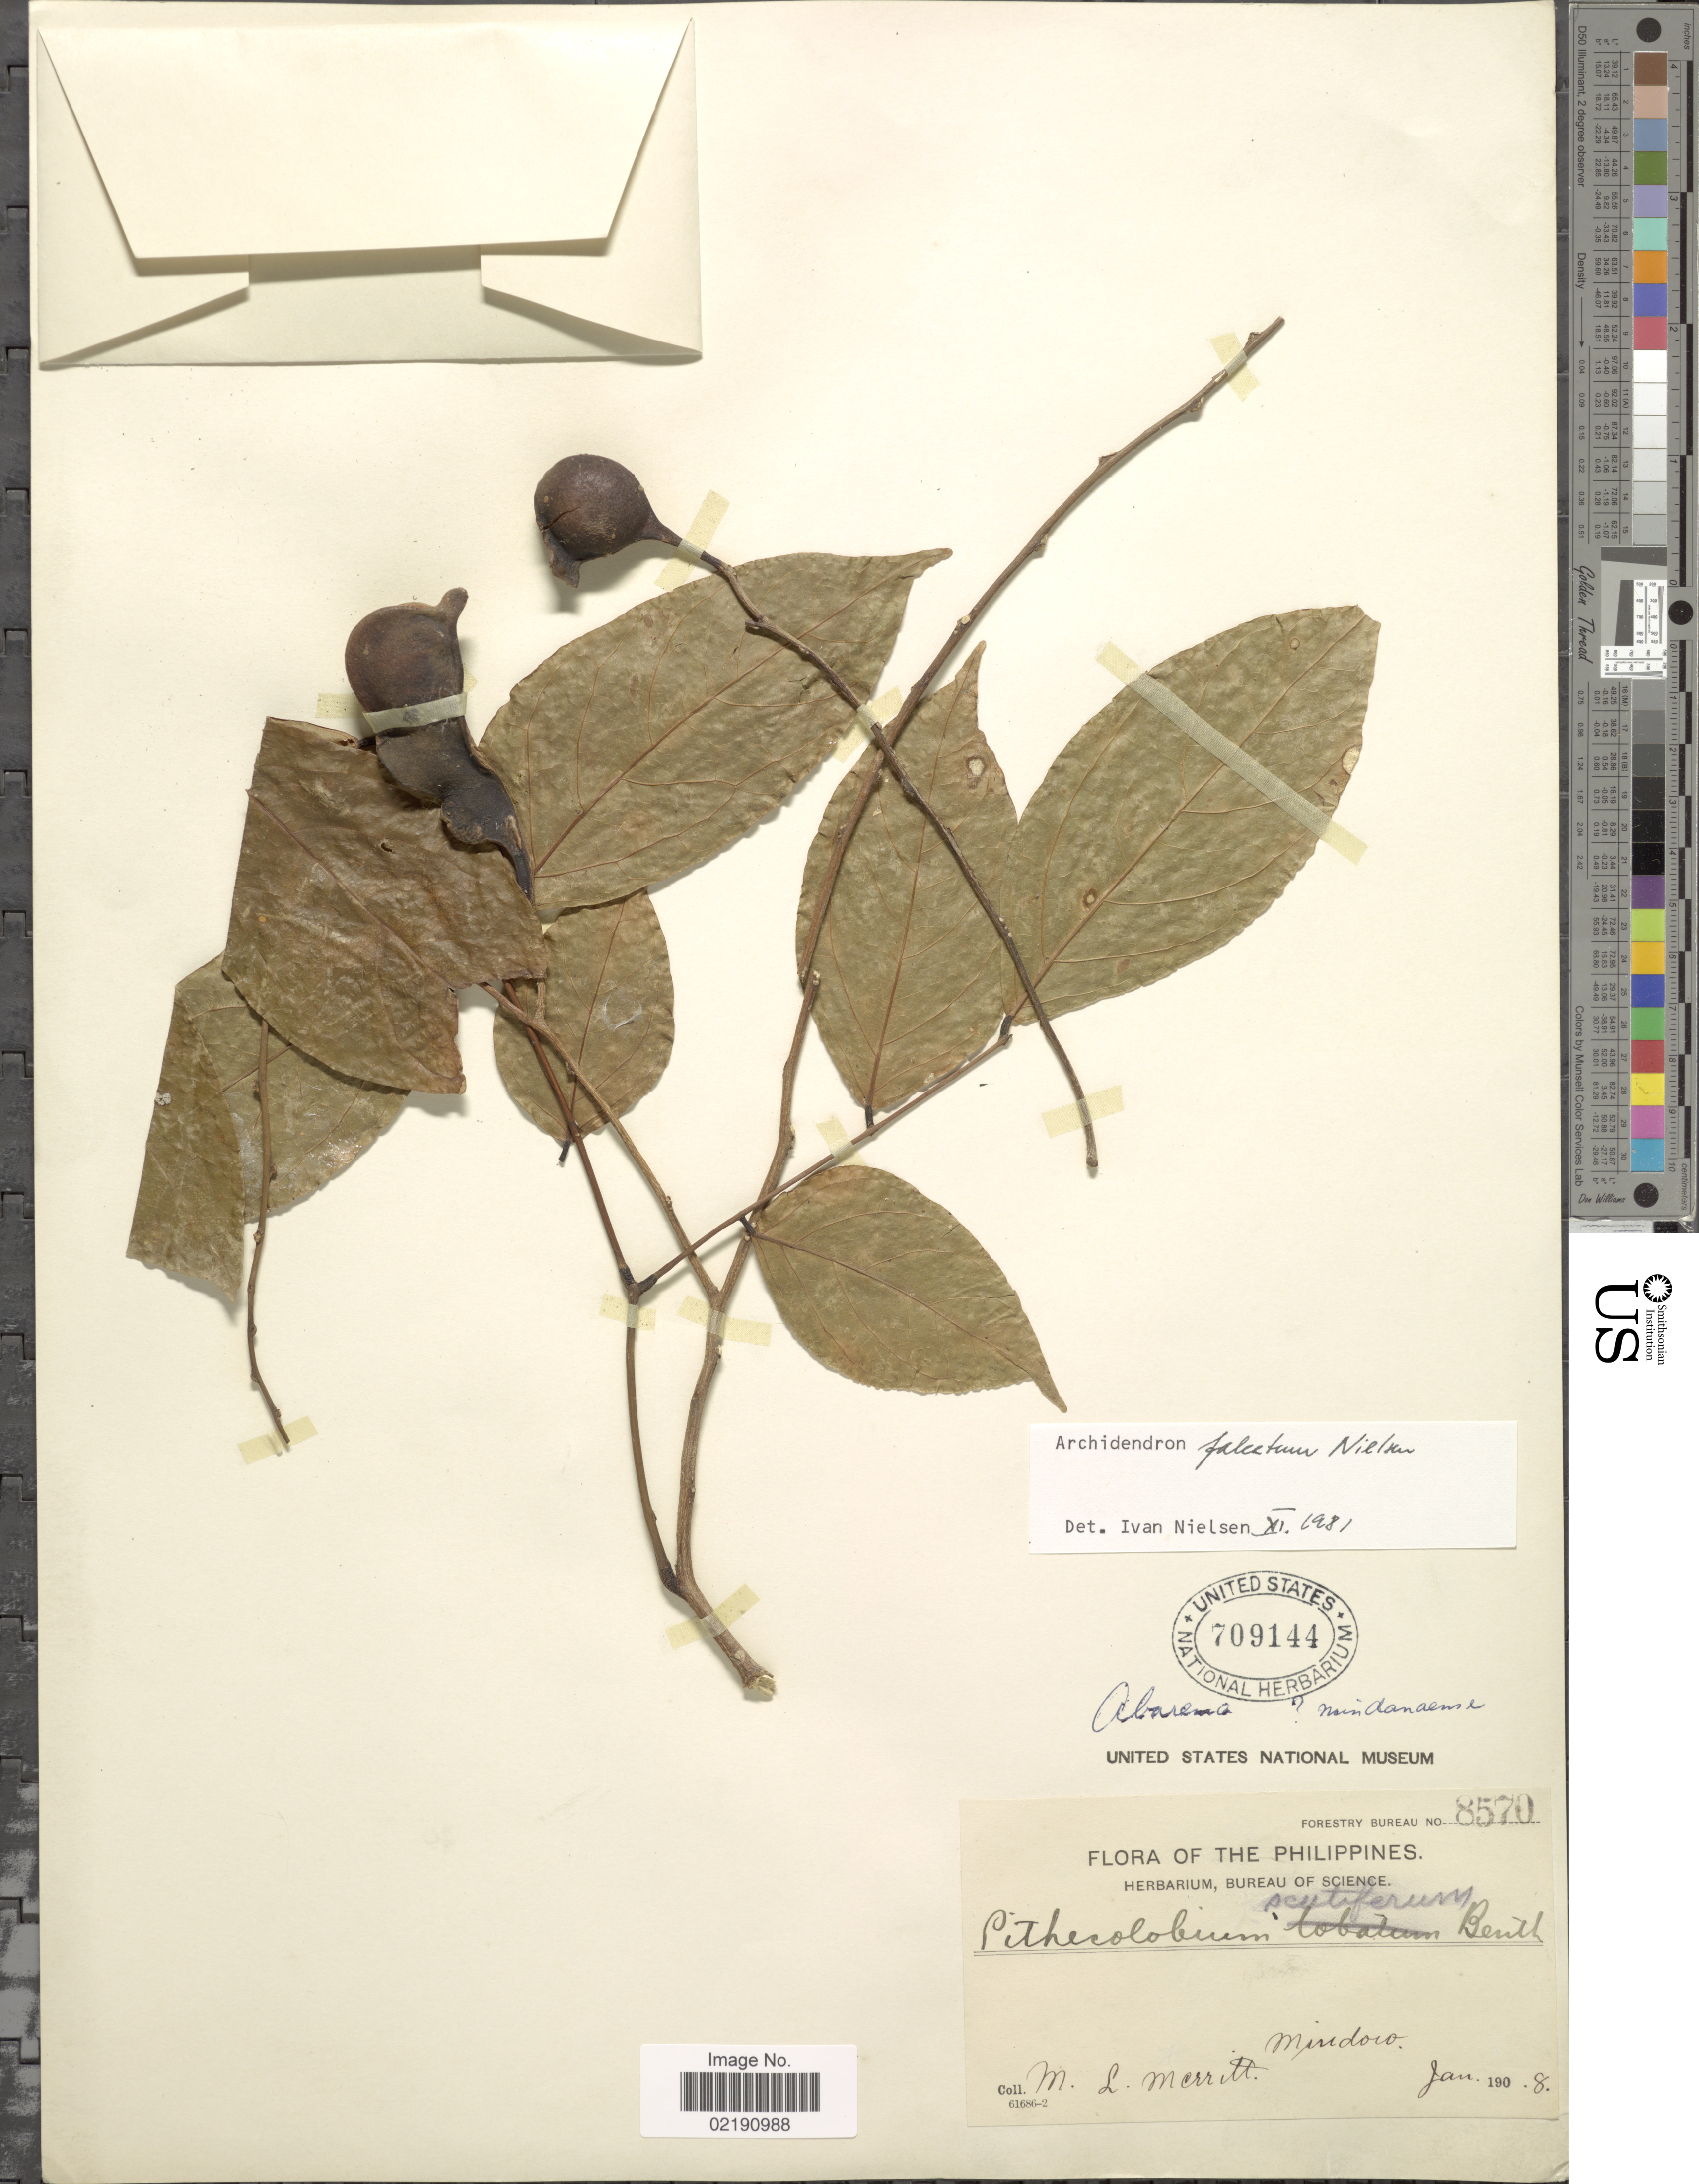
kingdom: Plantae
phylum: Tracheophyta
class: Magnoliopsida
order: Fabales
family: Fabaceae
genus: Archidendron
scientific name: Archidendron falcatum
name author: I.C. Nielsen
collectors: M. L. Merritt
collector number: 8570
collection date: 1908-01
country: Philippines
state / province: Mimaropa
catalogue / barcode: US 709144